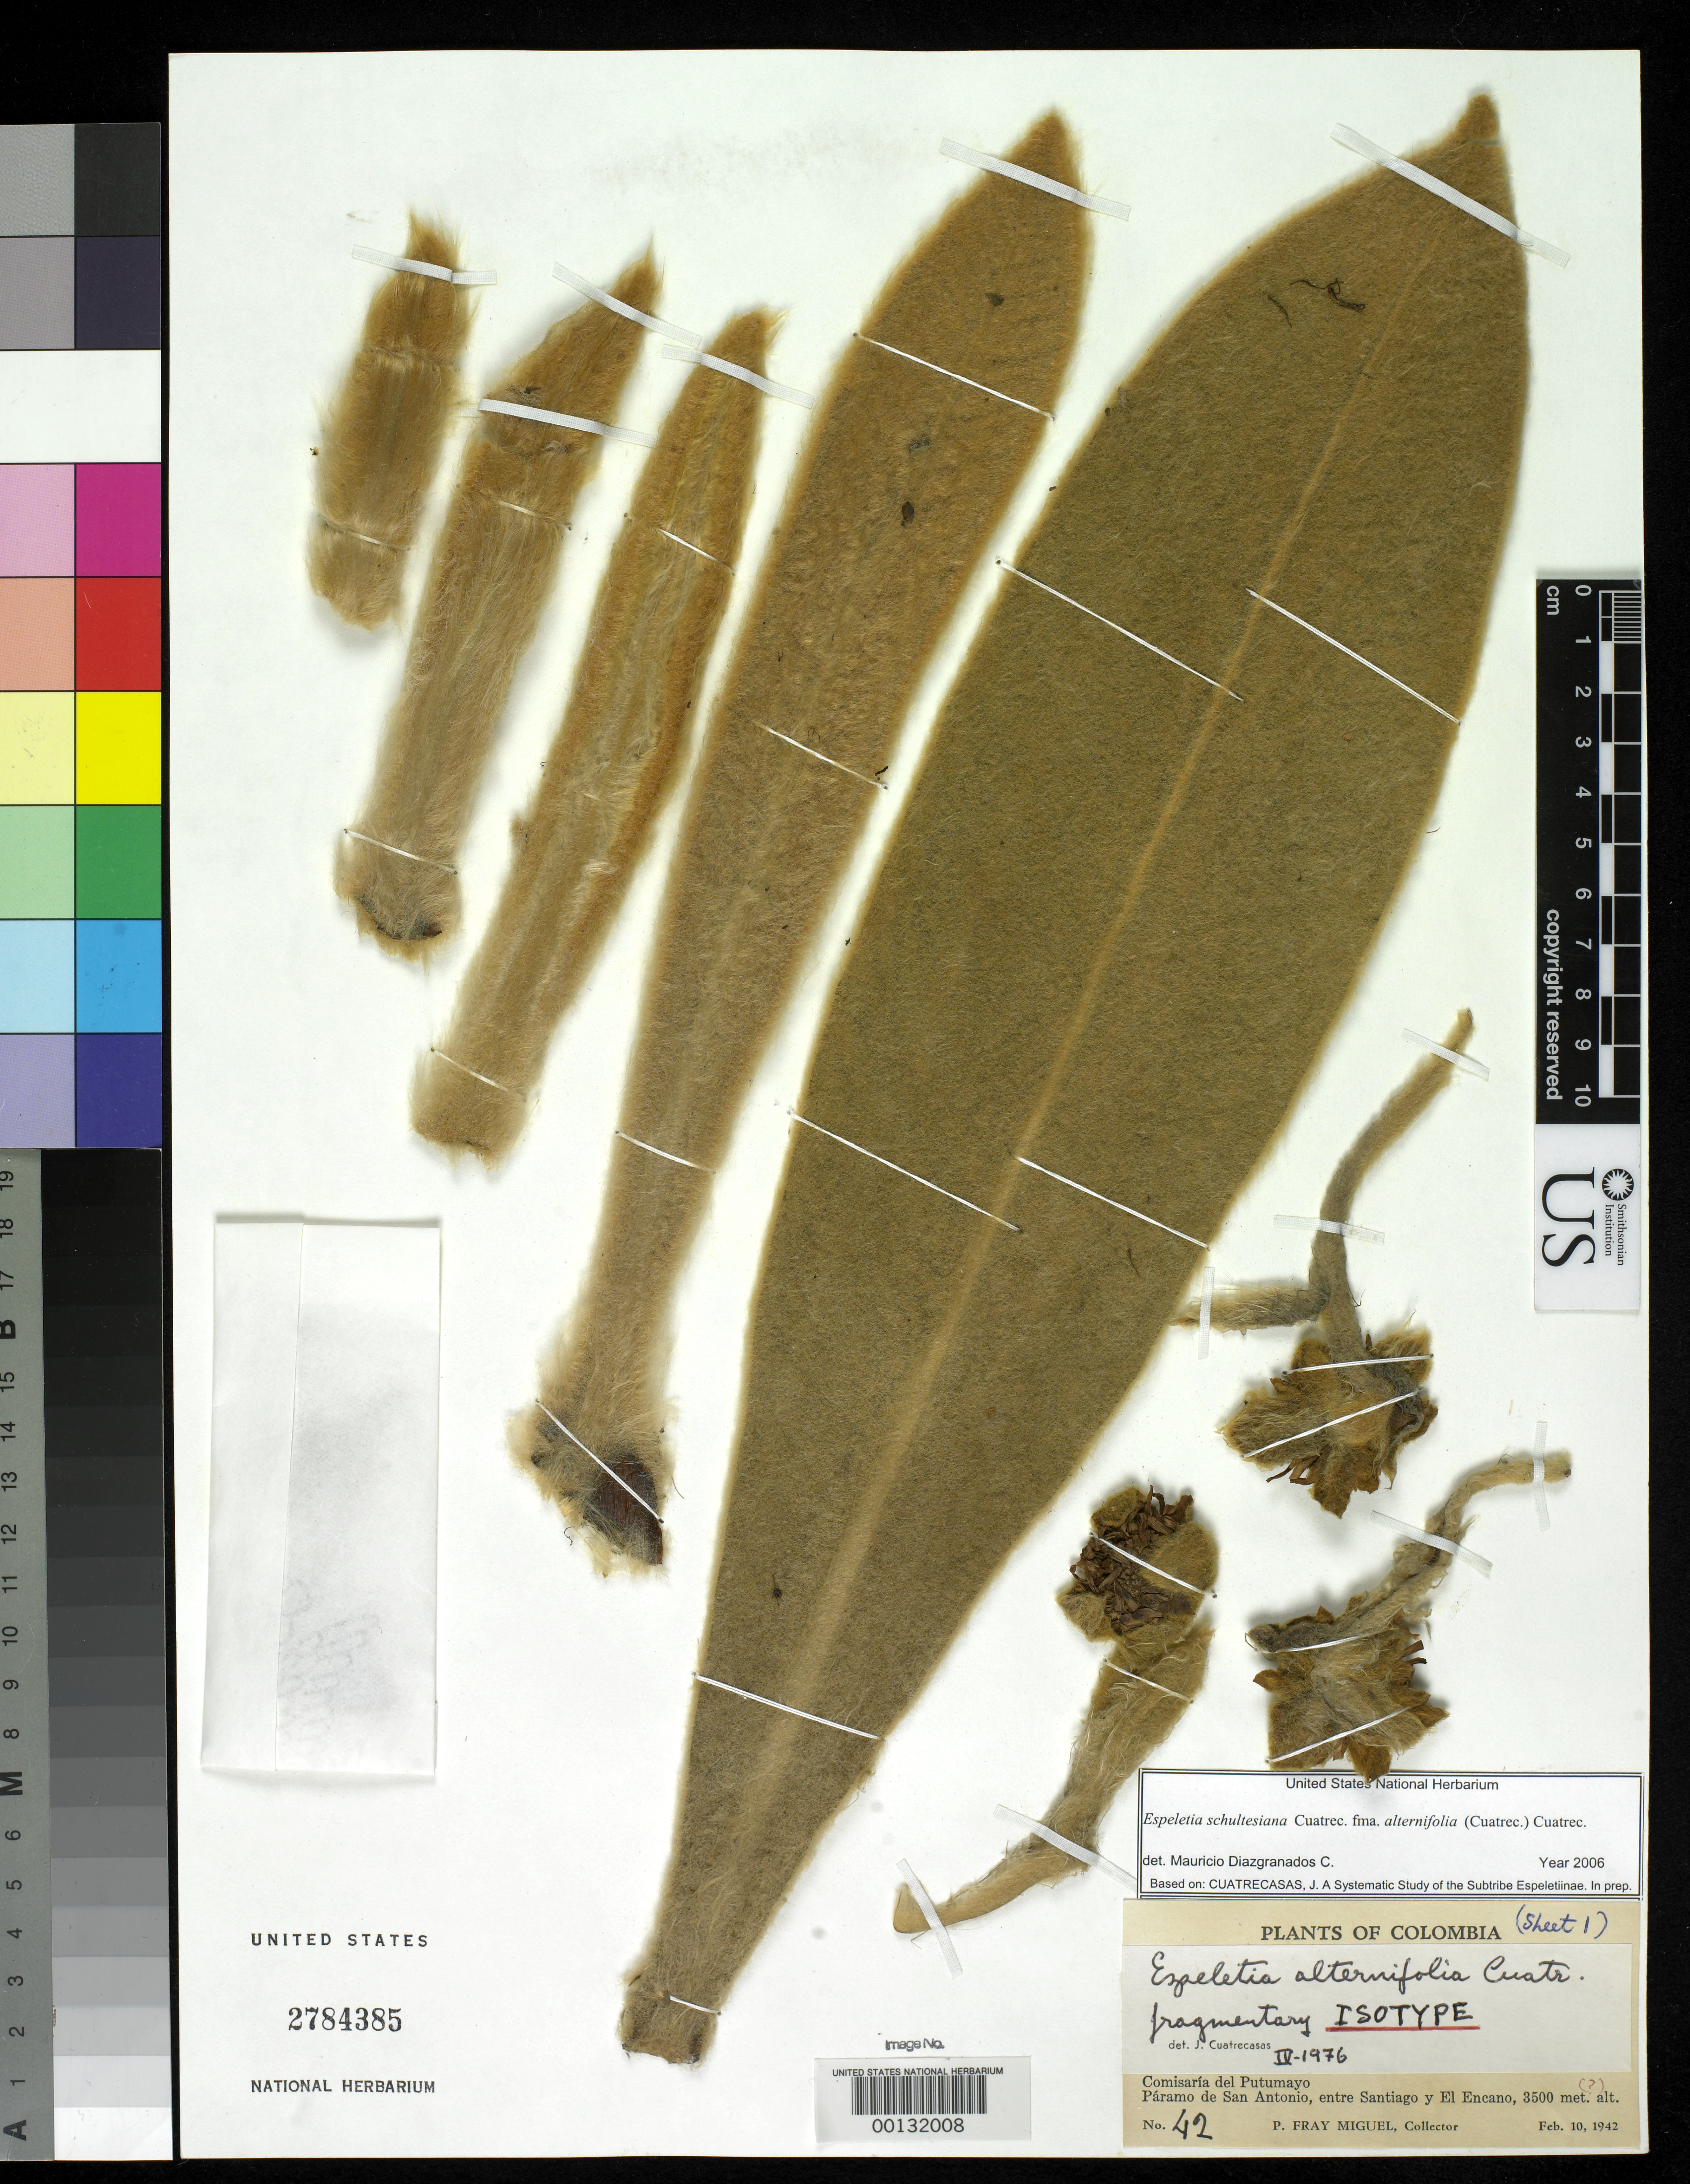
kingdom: Plantae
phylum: Tracheophyta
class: Magnoliopsida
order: Asterales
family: Asteraceae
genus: Espeletia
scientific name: Espeletia alternifolia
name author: Cuatrec.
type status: Isotype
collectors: F. Miguel de Ipiales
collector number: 42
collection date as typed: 10 Feb 1942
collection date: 1942-02-10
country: Colombia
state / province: Putumayo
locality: Páramo de San Antonia del Bordoncillo between Santiago and El Encaño.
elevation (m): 3500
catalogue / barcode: US 2784385